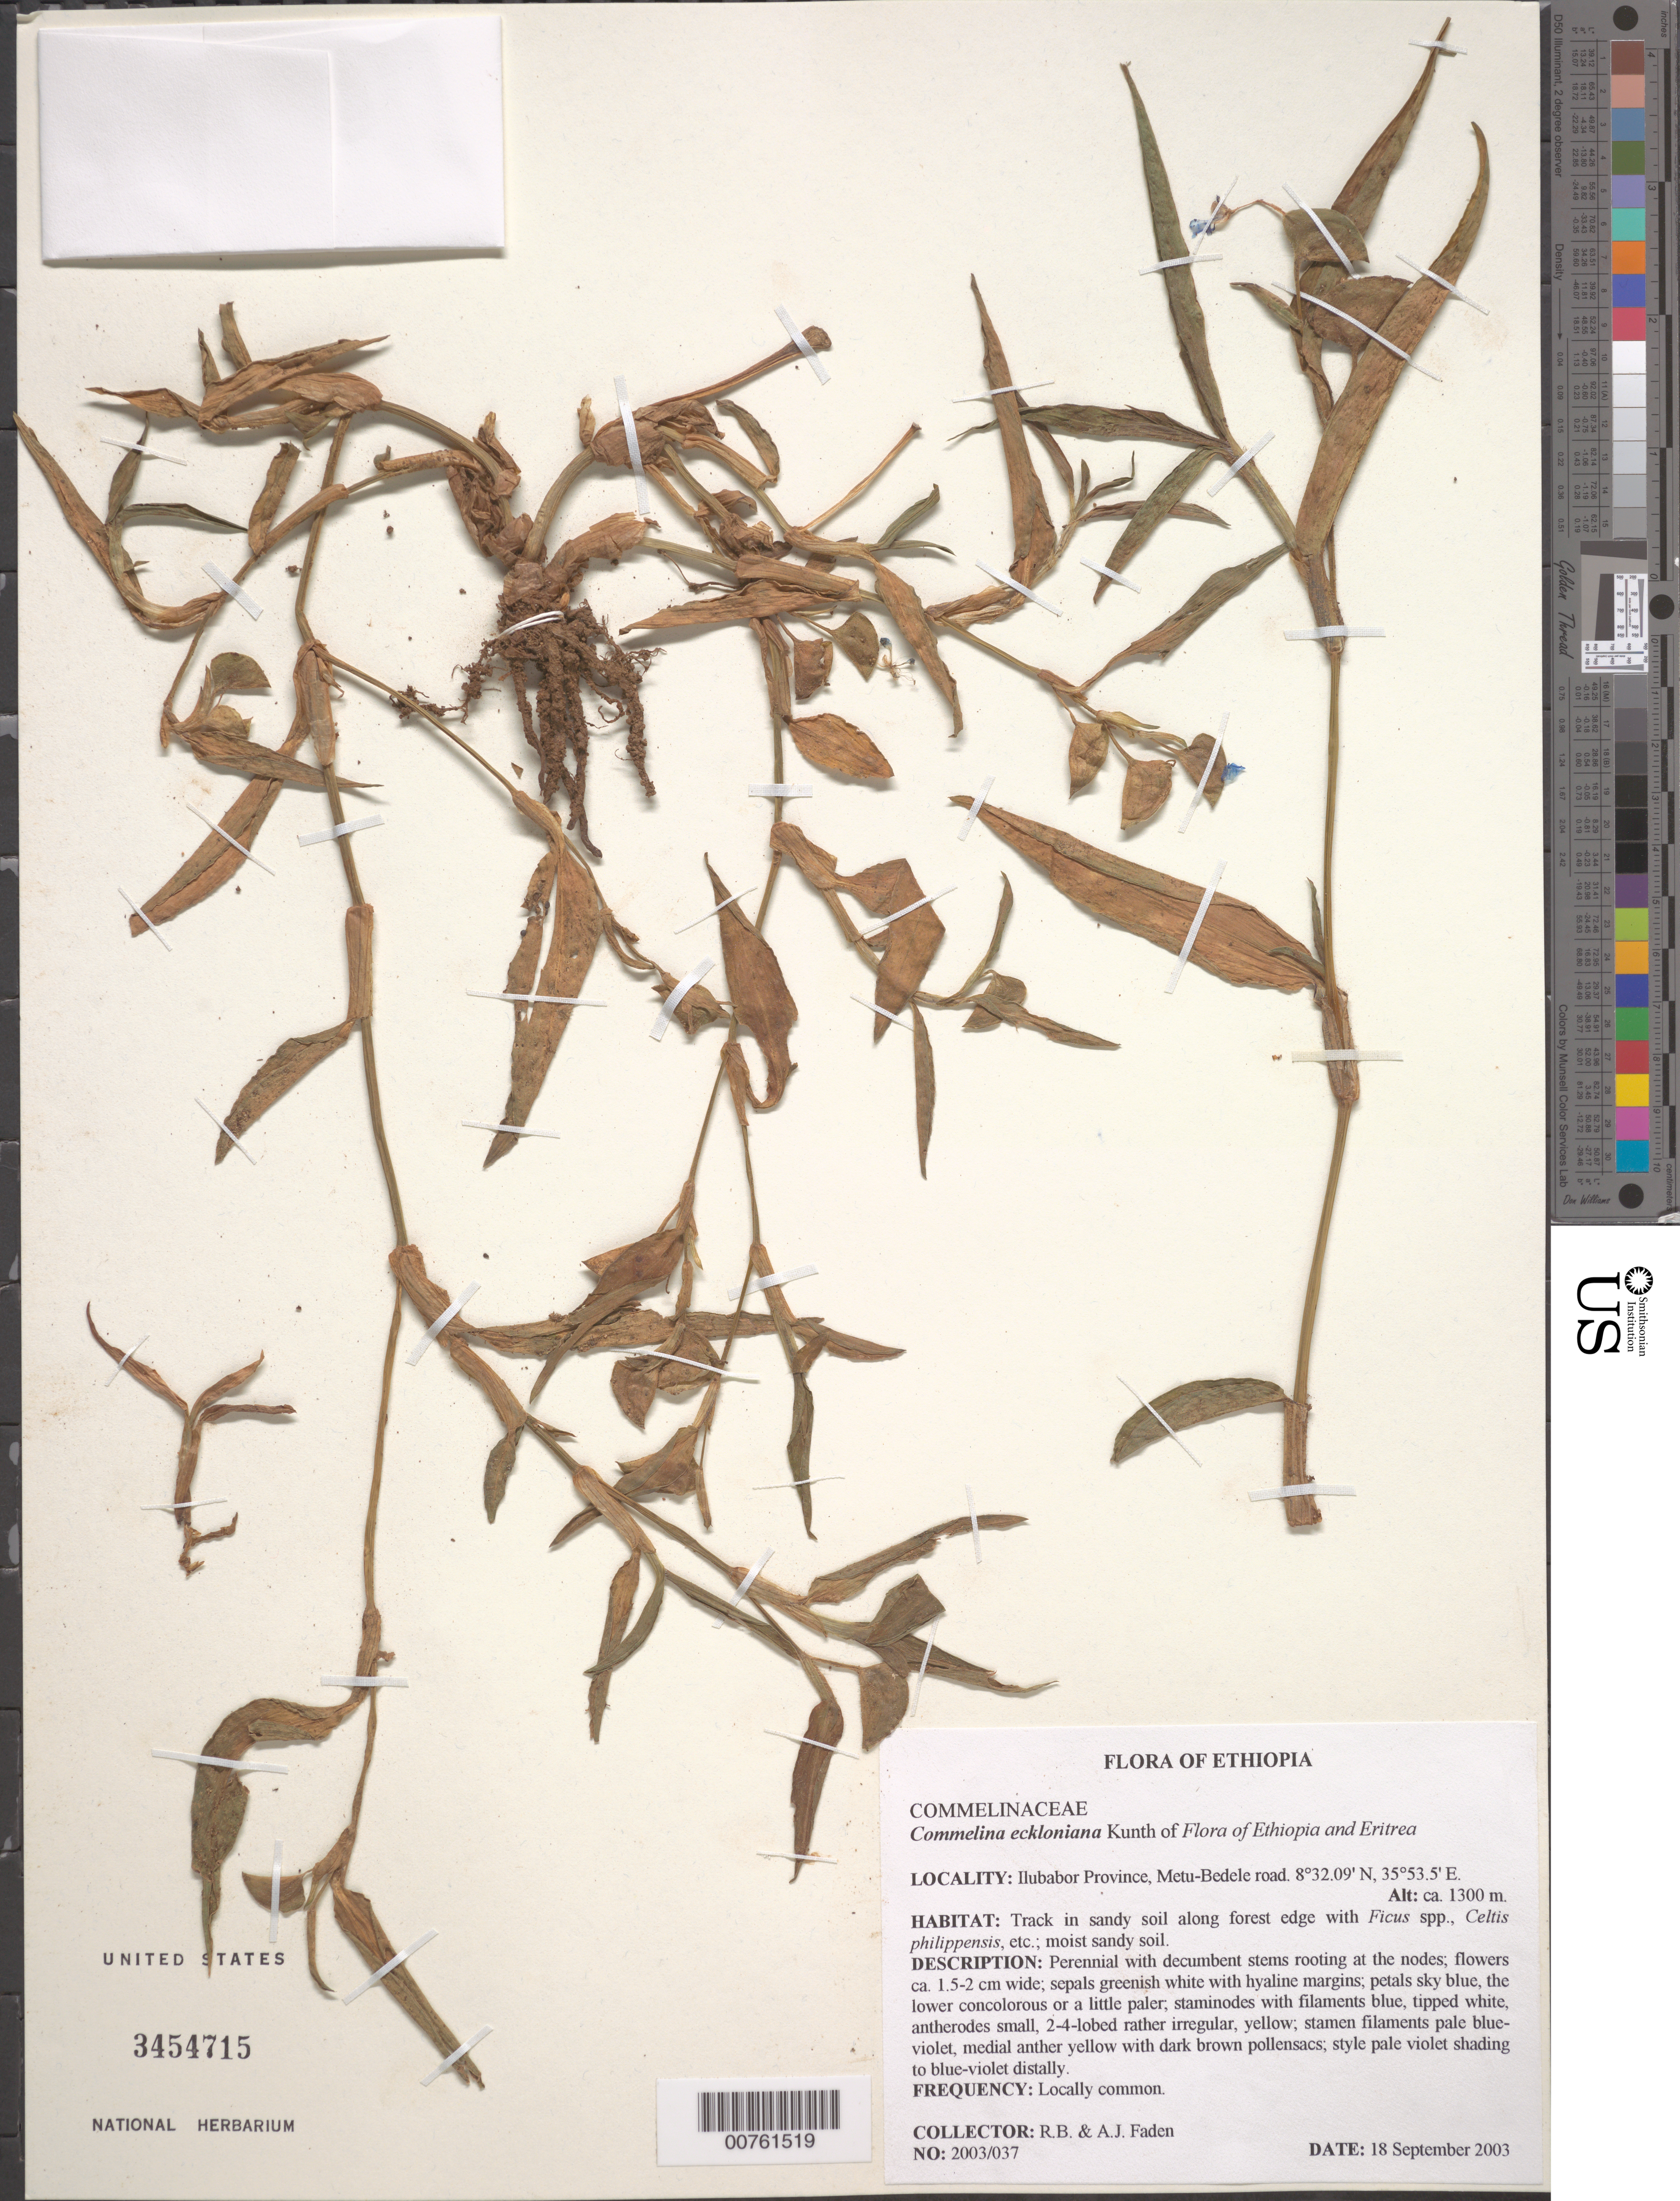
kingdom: Plantae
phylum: Tracheophyta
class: Liliopsida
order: Commelinales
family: Commelinaceae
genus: Commelina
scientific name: Commelina eckloniana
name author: Kunth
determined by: Faden, Robert B., (US), Smithsonian Institution - National Museum of Natural History (UNITED STATES)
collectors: R. B. Faden & A. J. Faden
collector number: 2003/037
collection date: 2003-09-18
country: Ethiopia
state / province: Oromiya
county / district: Illubabor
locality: Meta-Bedele road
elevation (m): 1300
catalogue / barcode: US 3454715